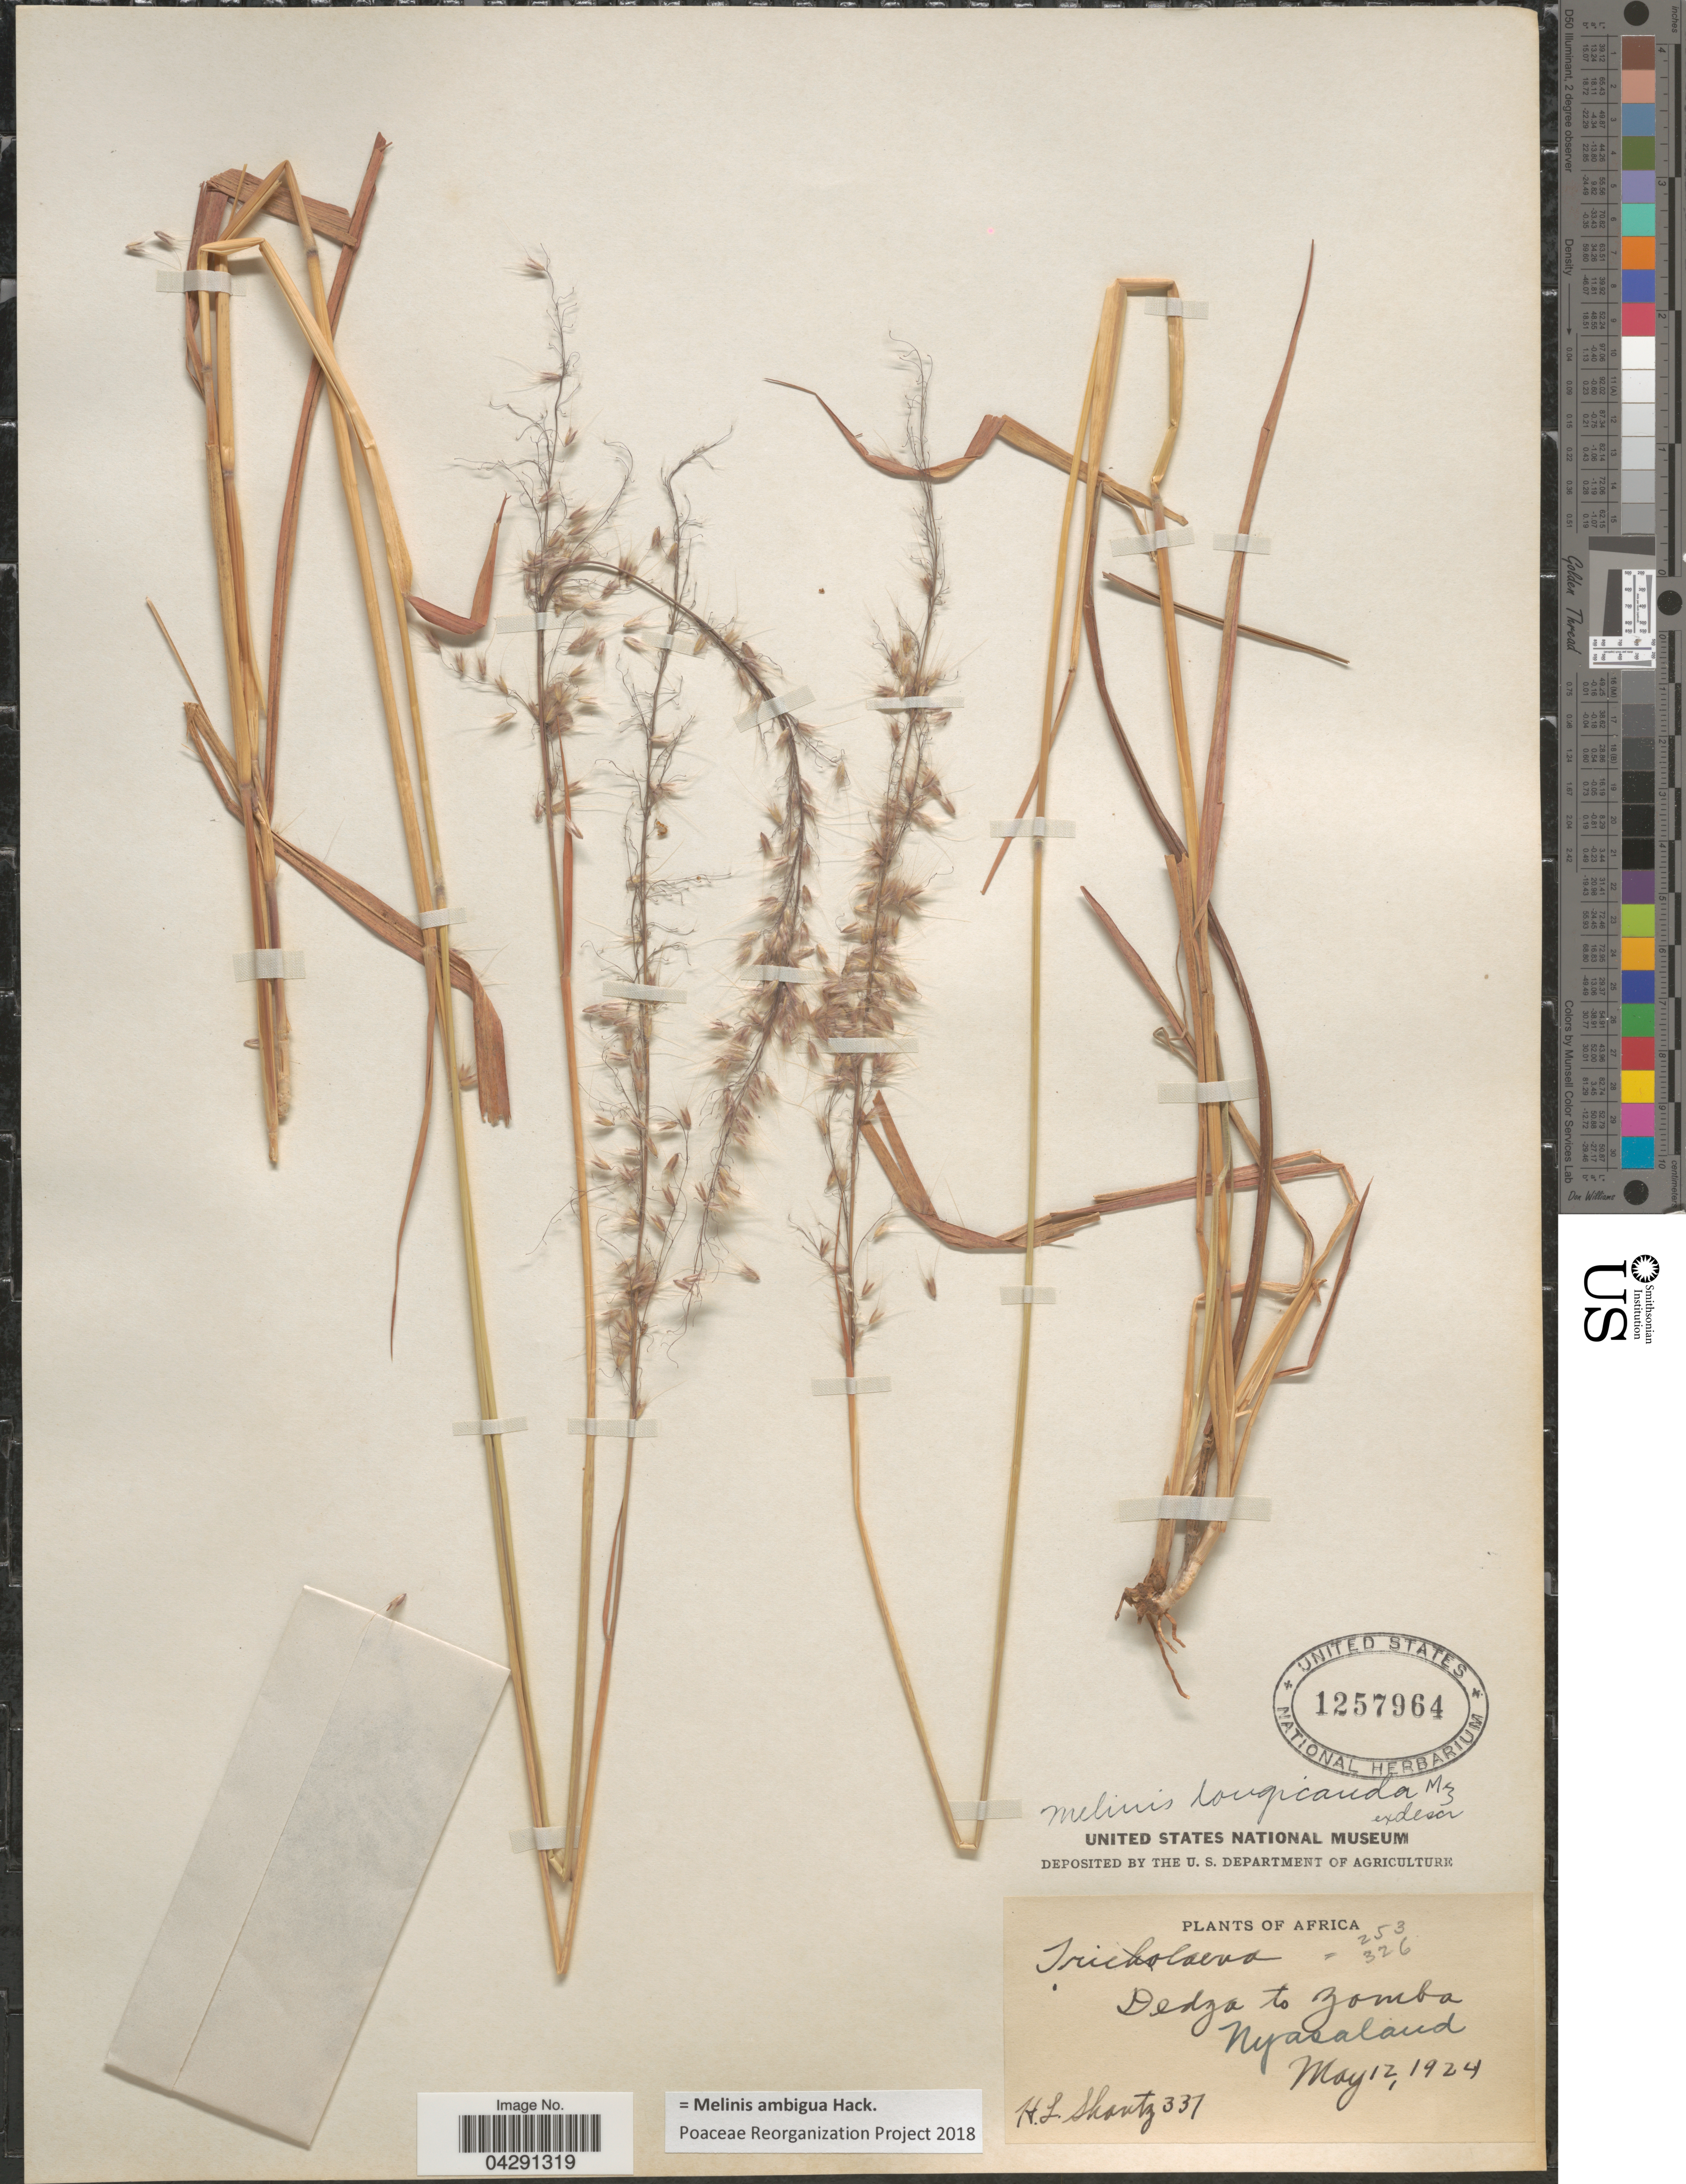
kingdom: Plantae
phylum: Tracheophyta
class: Liliopsida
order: Poales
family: Poaceae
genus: Melinis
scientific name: Melinis ambigua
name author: Hack.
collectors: H. Shantz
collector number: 331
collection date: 1924-05-12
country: Malawi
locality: Dedza to Zomba. Nyasaland.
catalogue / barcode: US 1257964